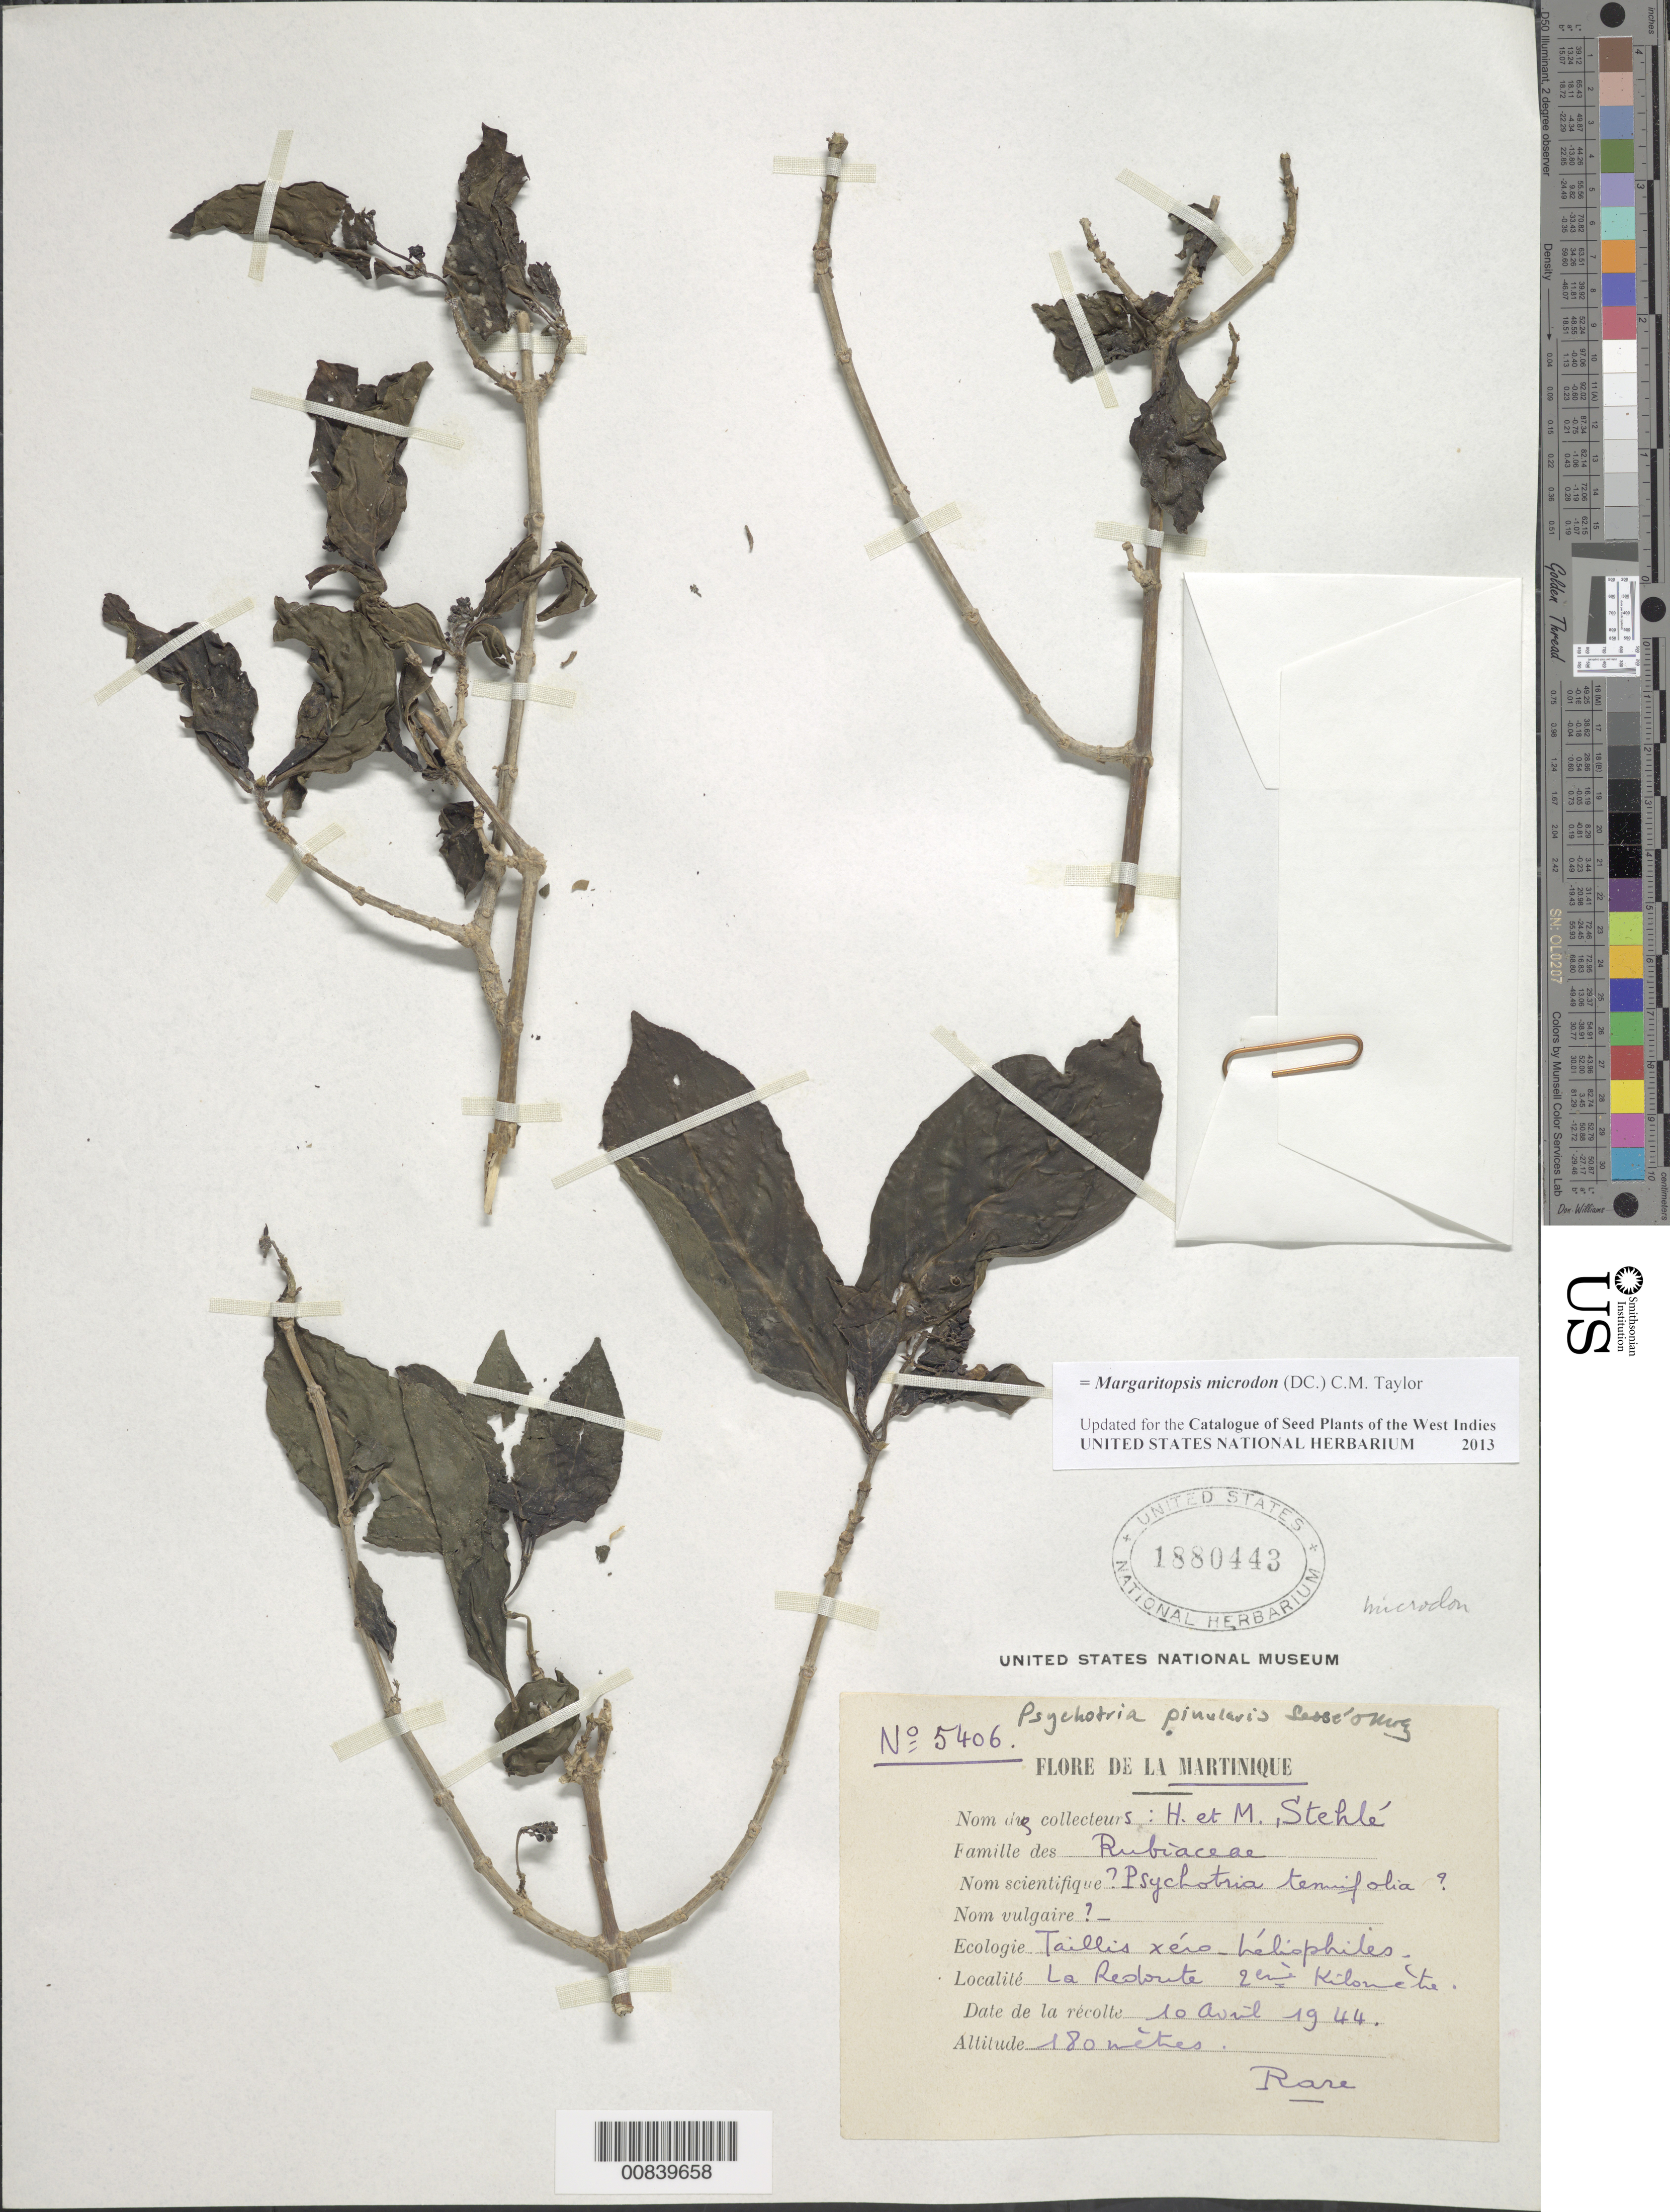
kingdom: Plantae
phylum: Tracheophyta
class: Magnoliopsida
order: Gentianales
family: Rubiaceae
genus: Margaritopsis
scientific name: Margaritopsis microdon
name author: (DC.) C.M. Taylor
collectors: H. Stehlé & M. Stehlé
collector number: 5406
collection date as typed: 10 Apr 1944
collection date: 1944-04-10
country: Martinique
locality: LaRedoute 2 km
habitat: Taillis xéro-héliophiles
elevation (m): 180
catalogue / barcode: US 1880443